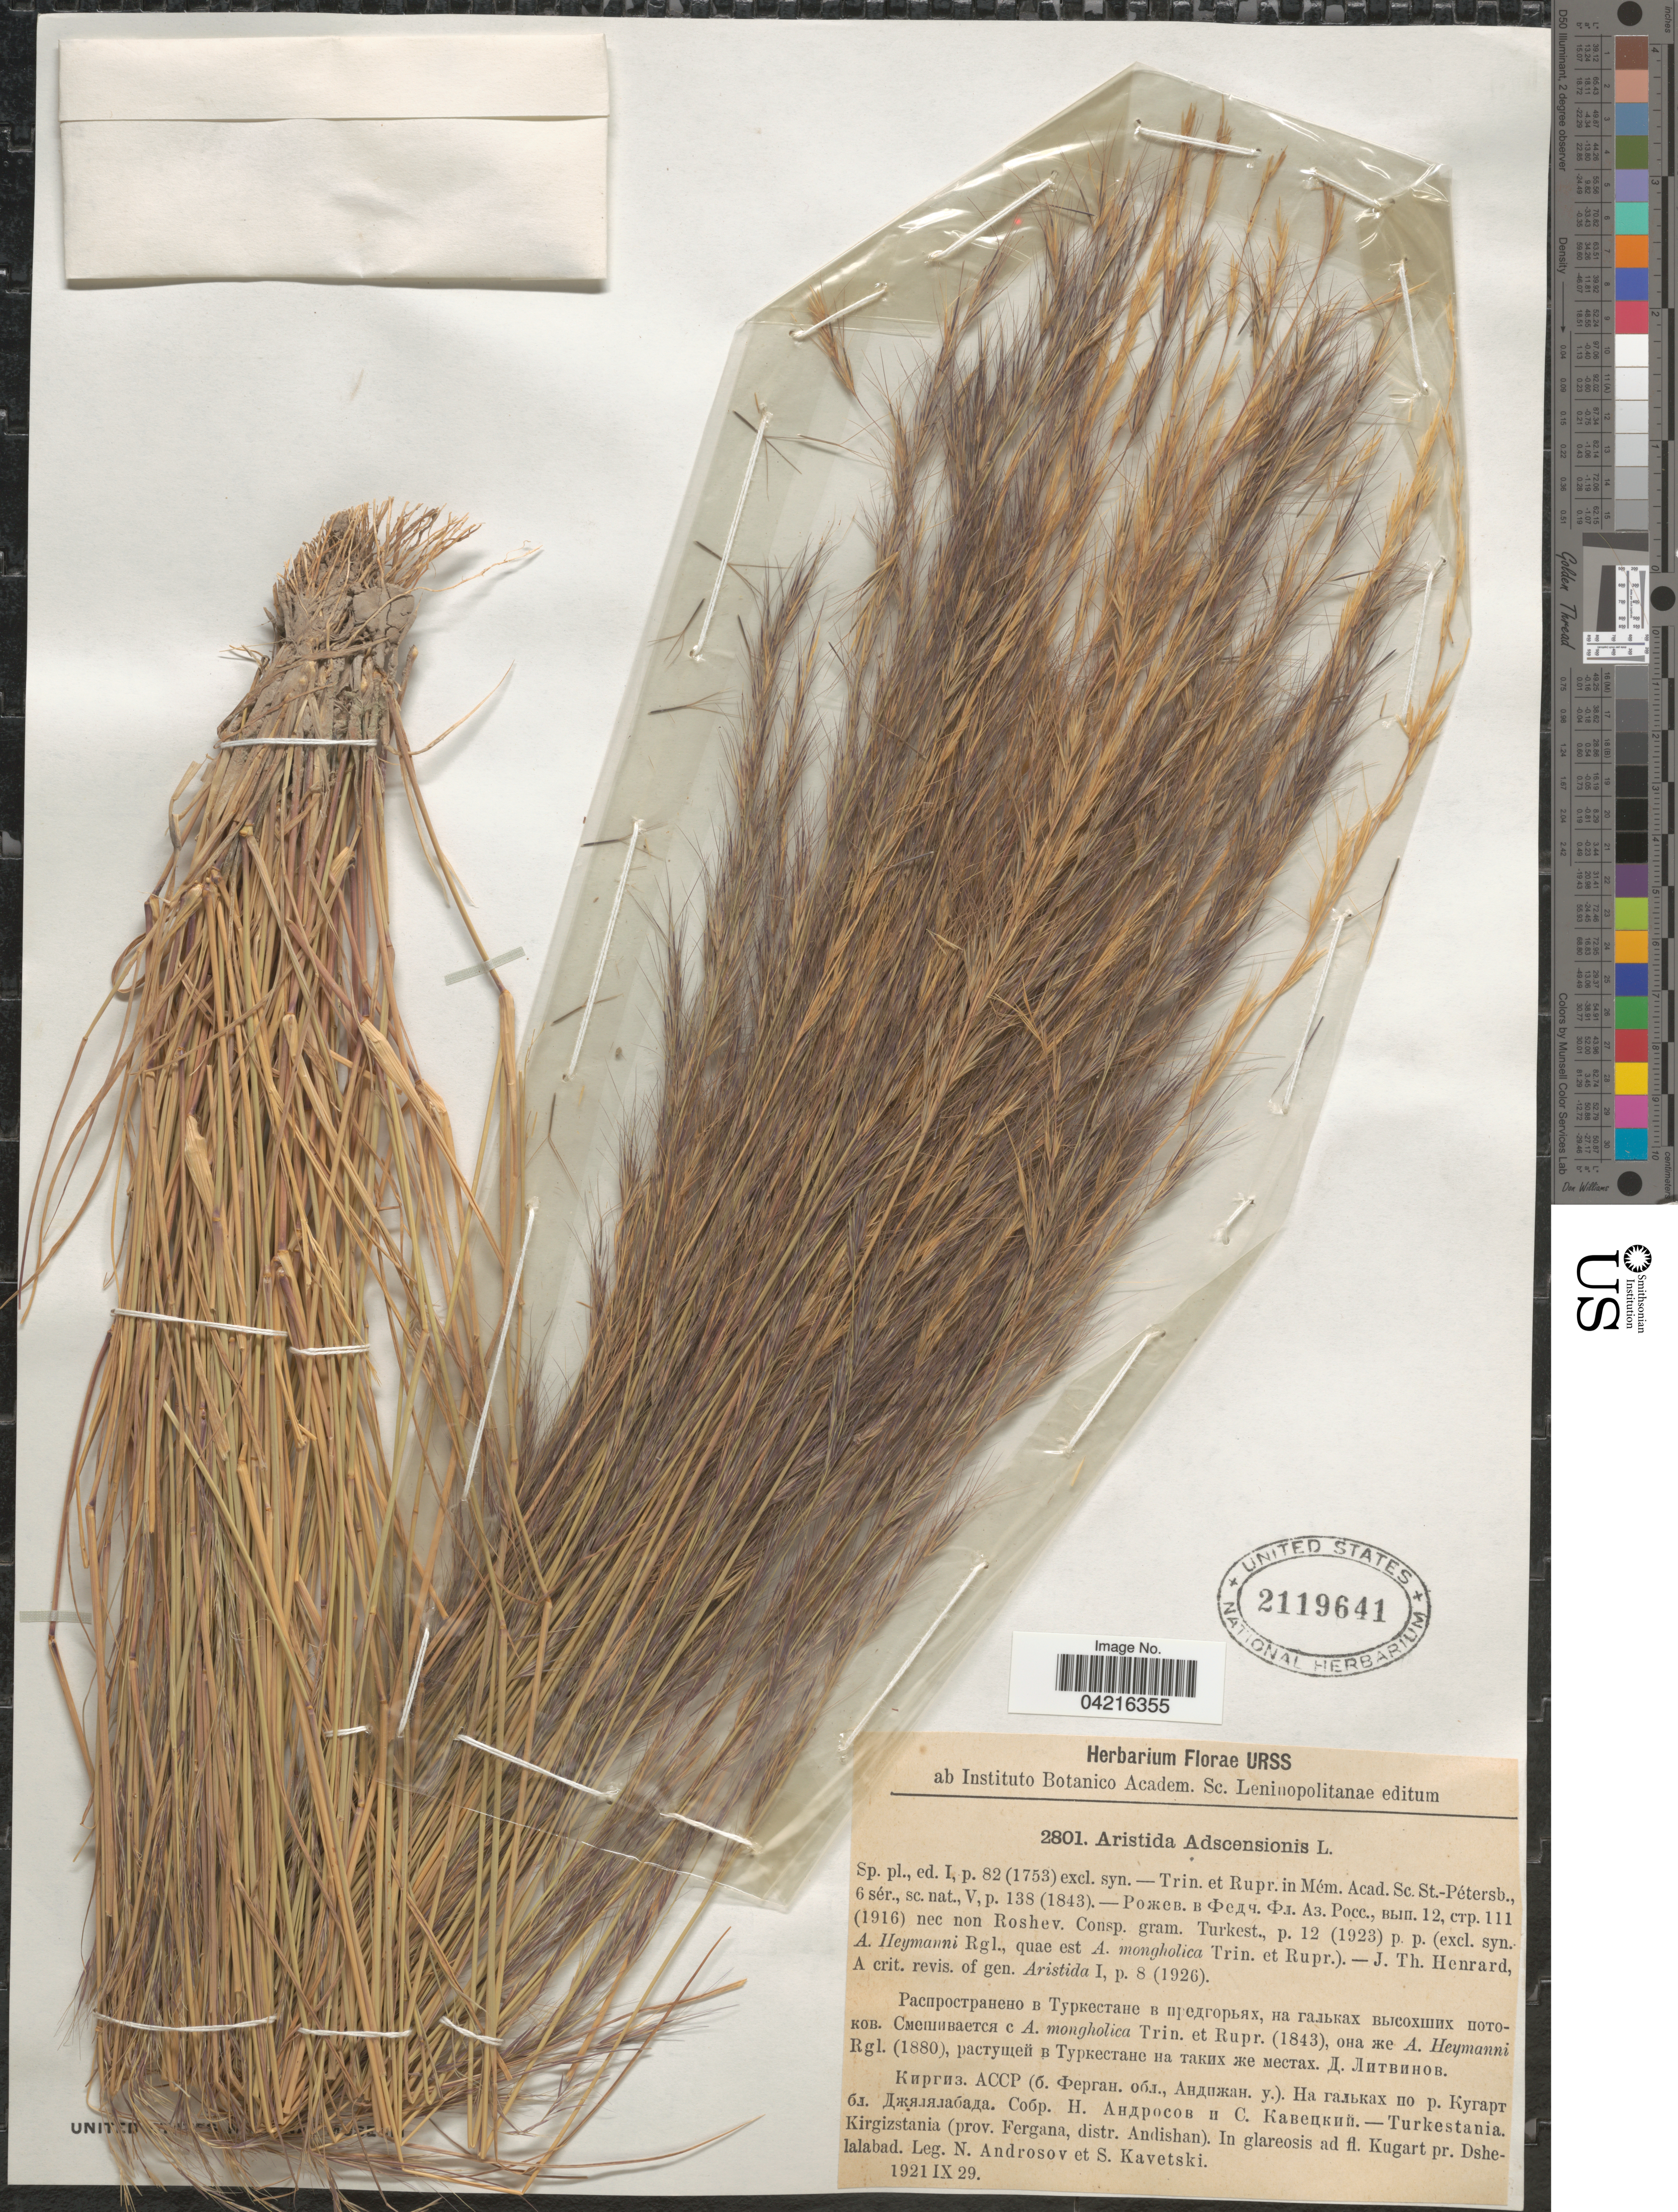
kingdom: Plantae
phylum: Tracheophyta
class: Liliopsida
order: Poales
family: Poaceae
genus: Aristida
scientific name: Aristida adscensionis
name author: L.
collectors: N. Androsov & S. Kavetski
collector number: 2801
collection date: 1921-09-29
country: Kyrgyzstan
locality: Turkestania. Kirgizstania (prov. Fergana, distr. Andishan). In glareosis ad fl. Kugart pr. Dshelalabad.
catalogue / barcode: US 2119641